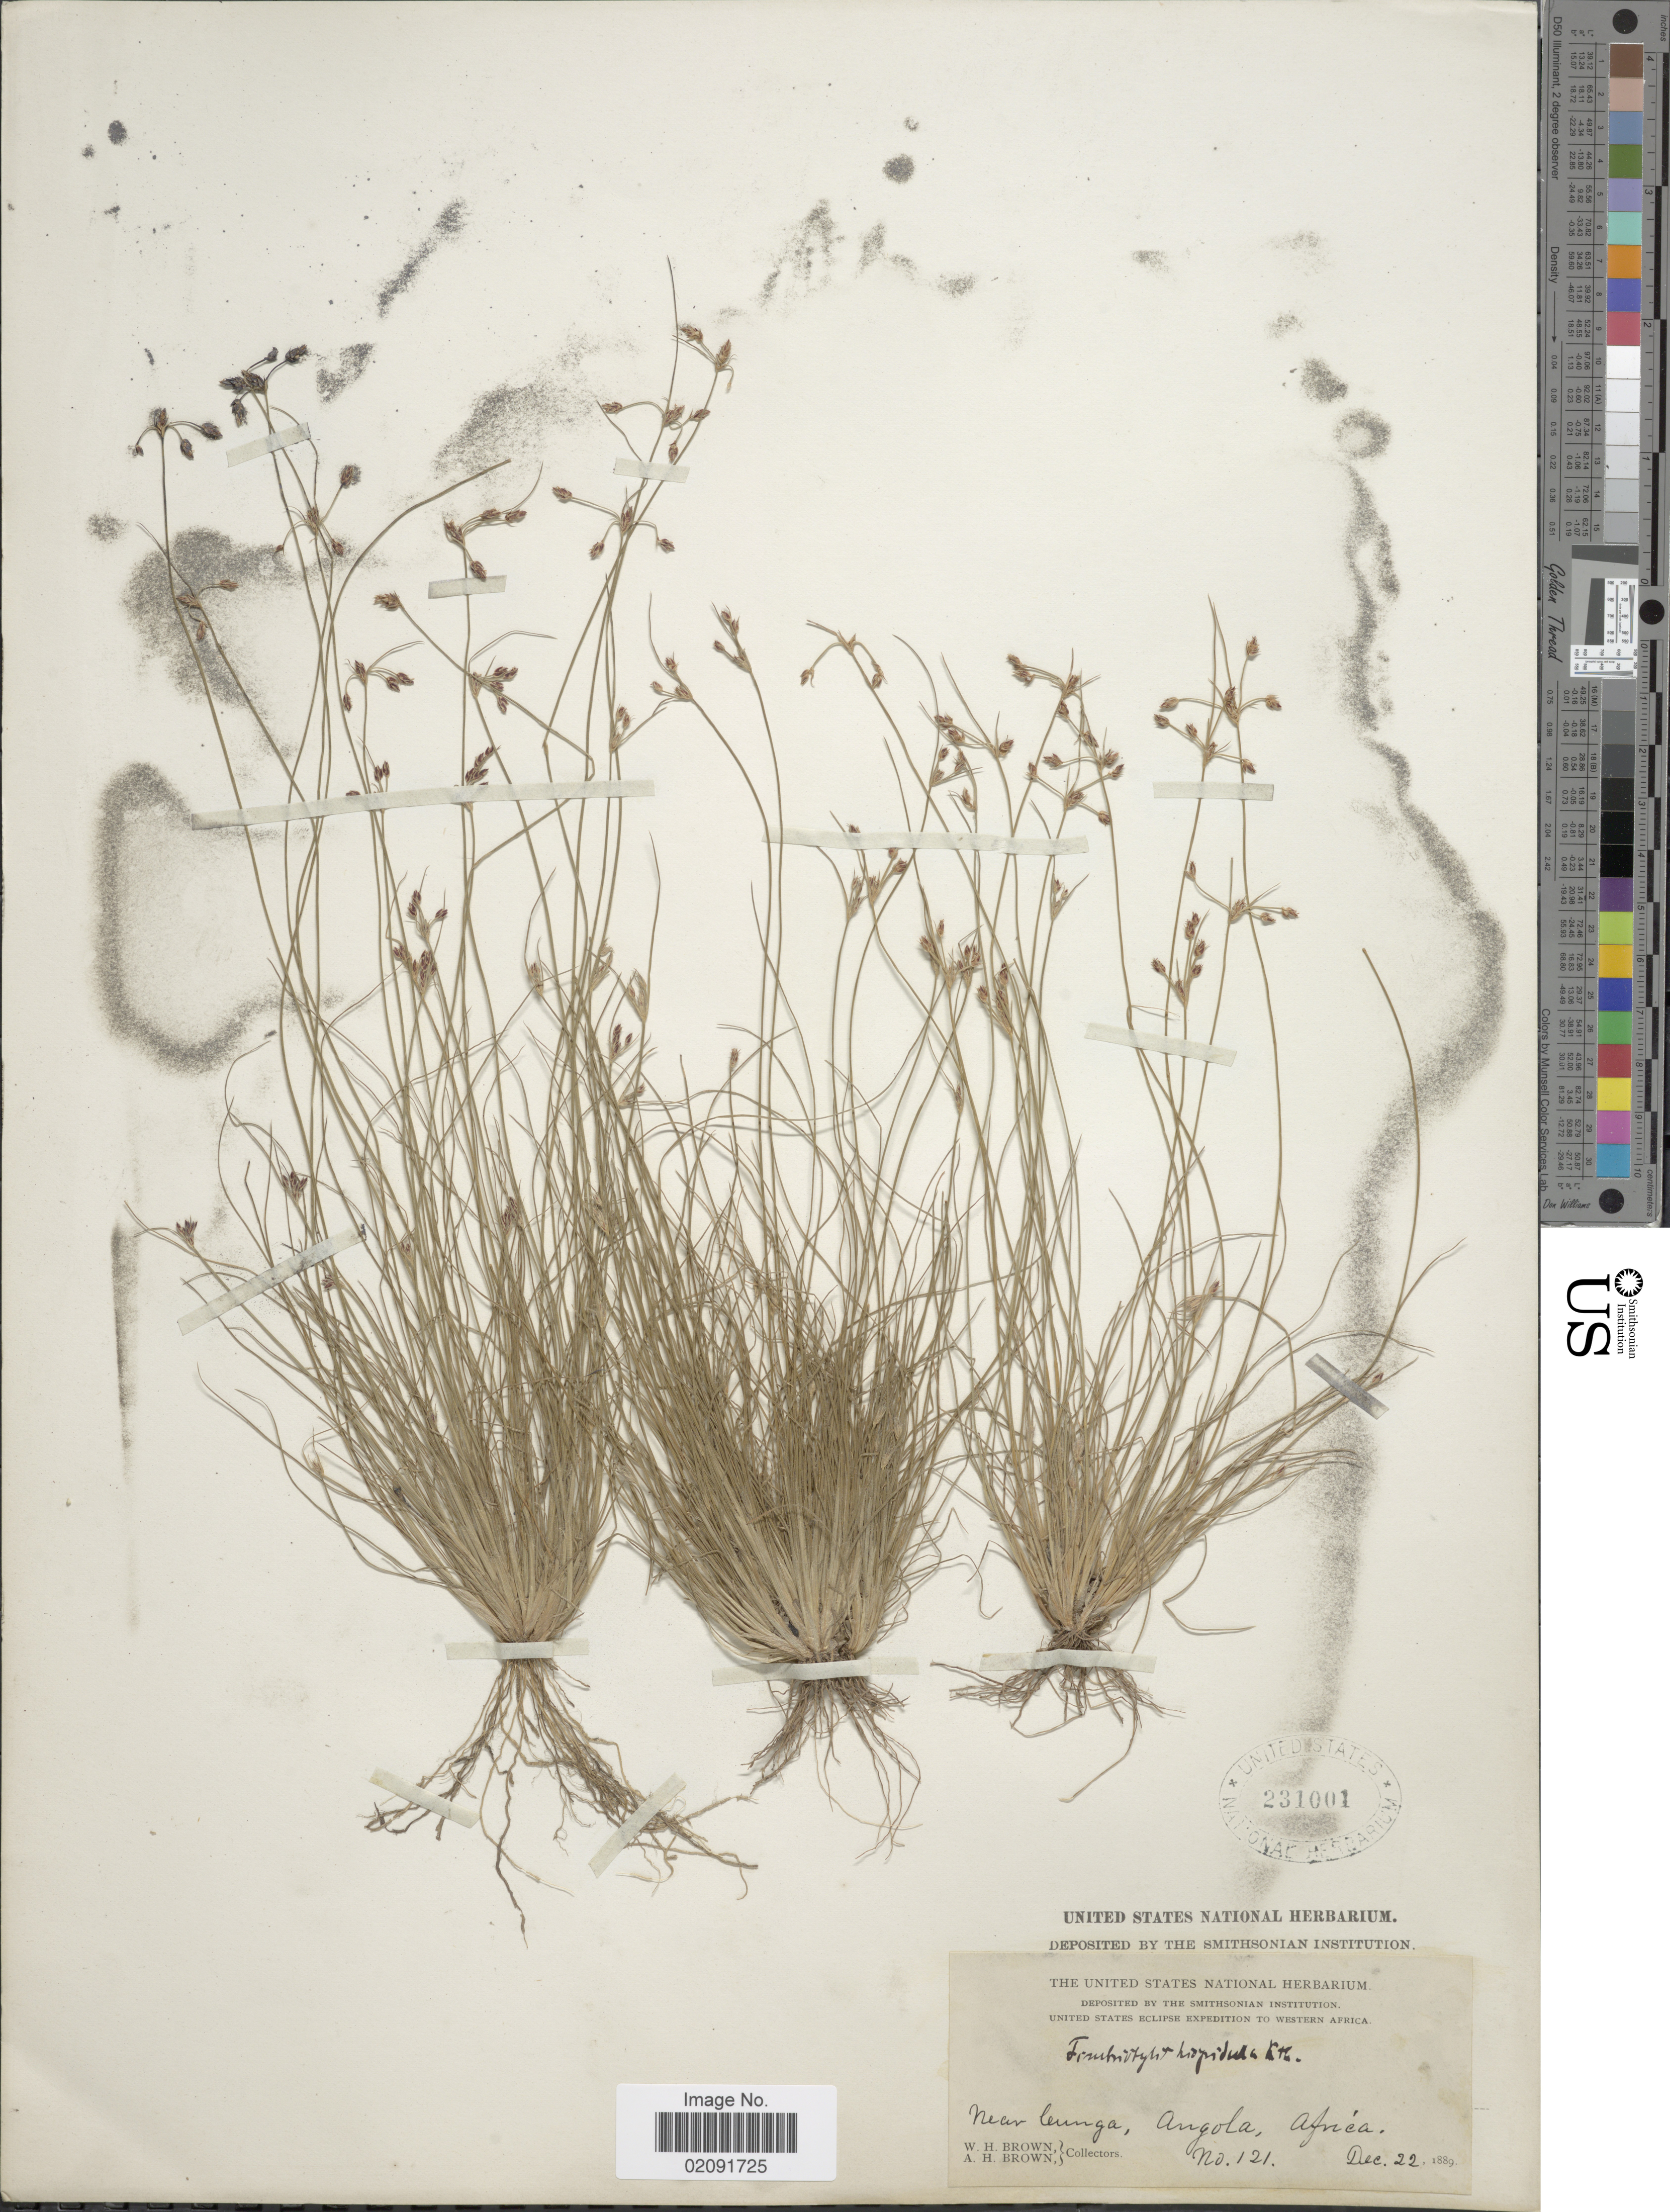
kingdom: Plantae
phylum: Tracheophyta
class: Liliopsida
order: Poales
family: Cyperaceae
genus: Bulbostylis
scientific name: Bulbostylis hispidula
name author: (Vahl) R.W. Haines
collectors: W. H. Brown & A. H. Brown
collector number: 121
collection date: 1889-12-22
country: Angola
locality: Near Cunga, Western Africa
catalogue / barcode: US 231001